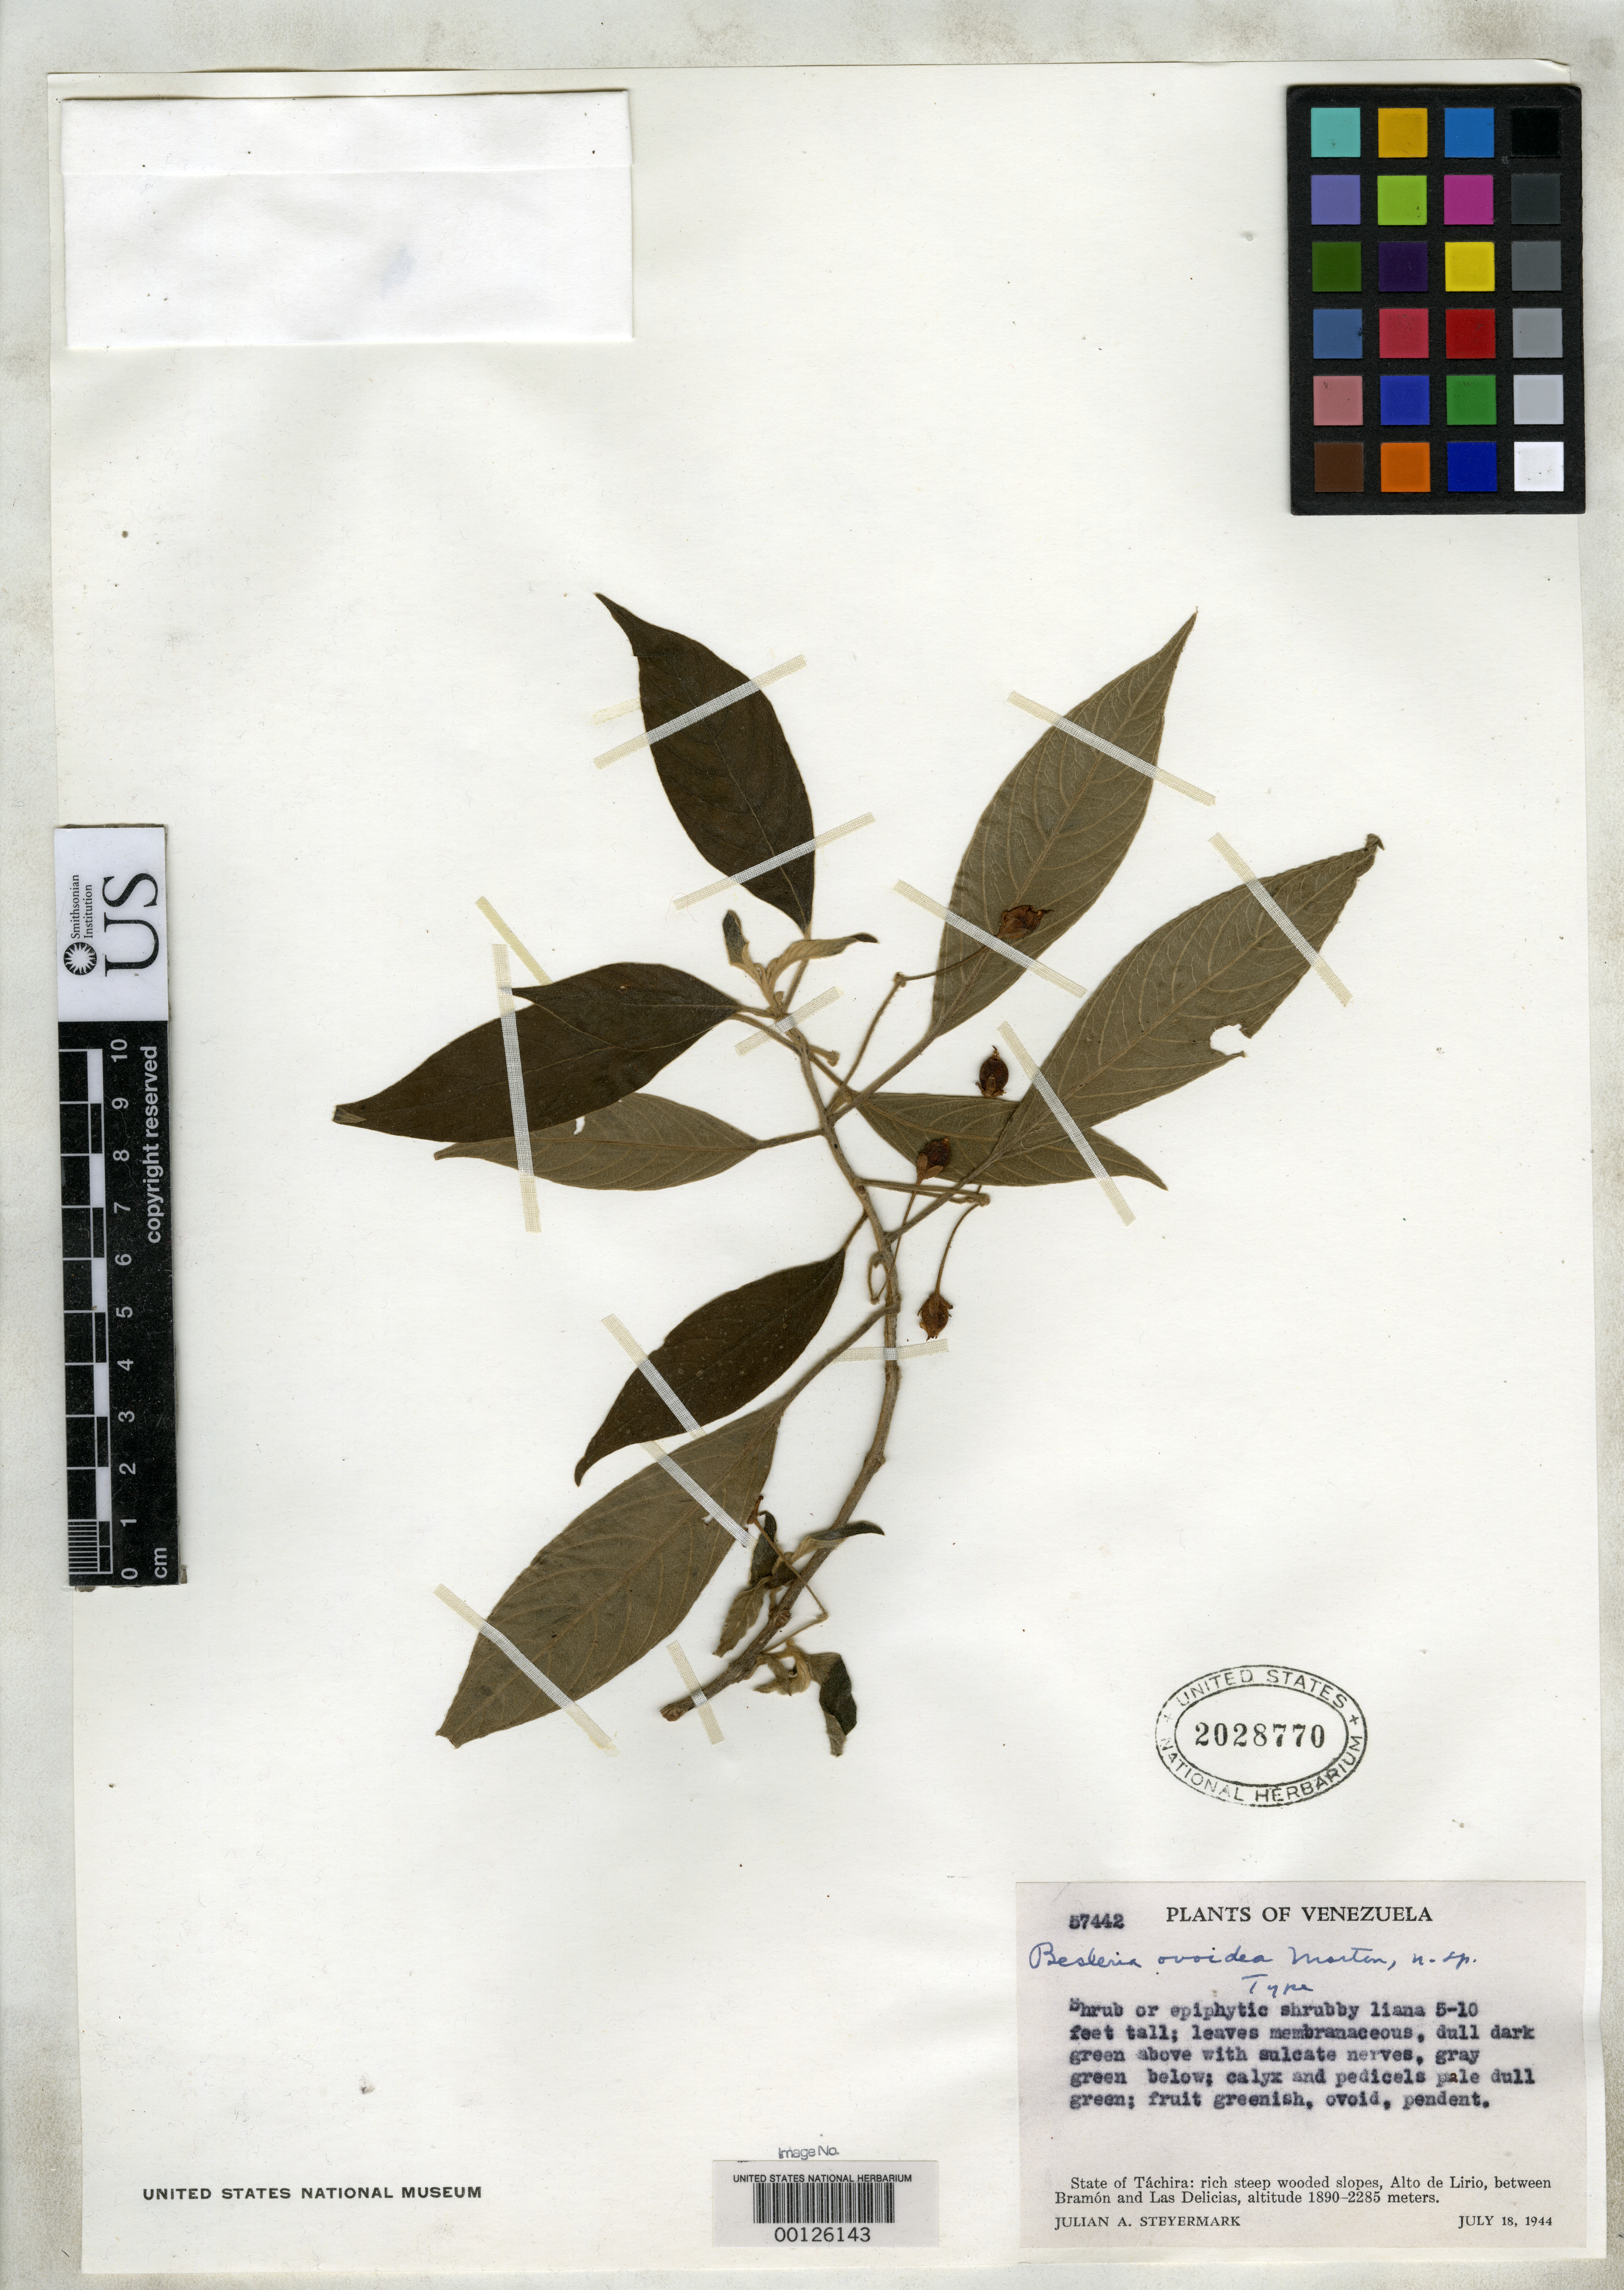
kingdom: Plantae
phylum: Tracheophyta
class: Magnoliopsida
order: Lamiales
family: Gesneriaceae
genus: Besleria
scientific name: Besleria ovoidea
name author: C.V. Morton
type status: Holotype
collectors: J. Steyermark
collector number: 57442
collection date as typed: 18 Jul 1944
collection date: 1944-07-18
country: Venezuela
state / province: Tachira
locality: Alto de Lirio, between Bramon & Las Delicias.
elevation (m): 1890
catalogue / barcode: US 2028770